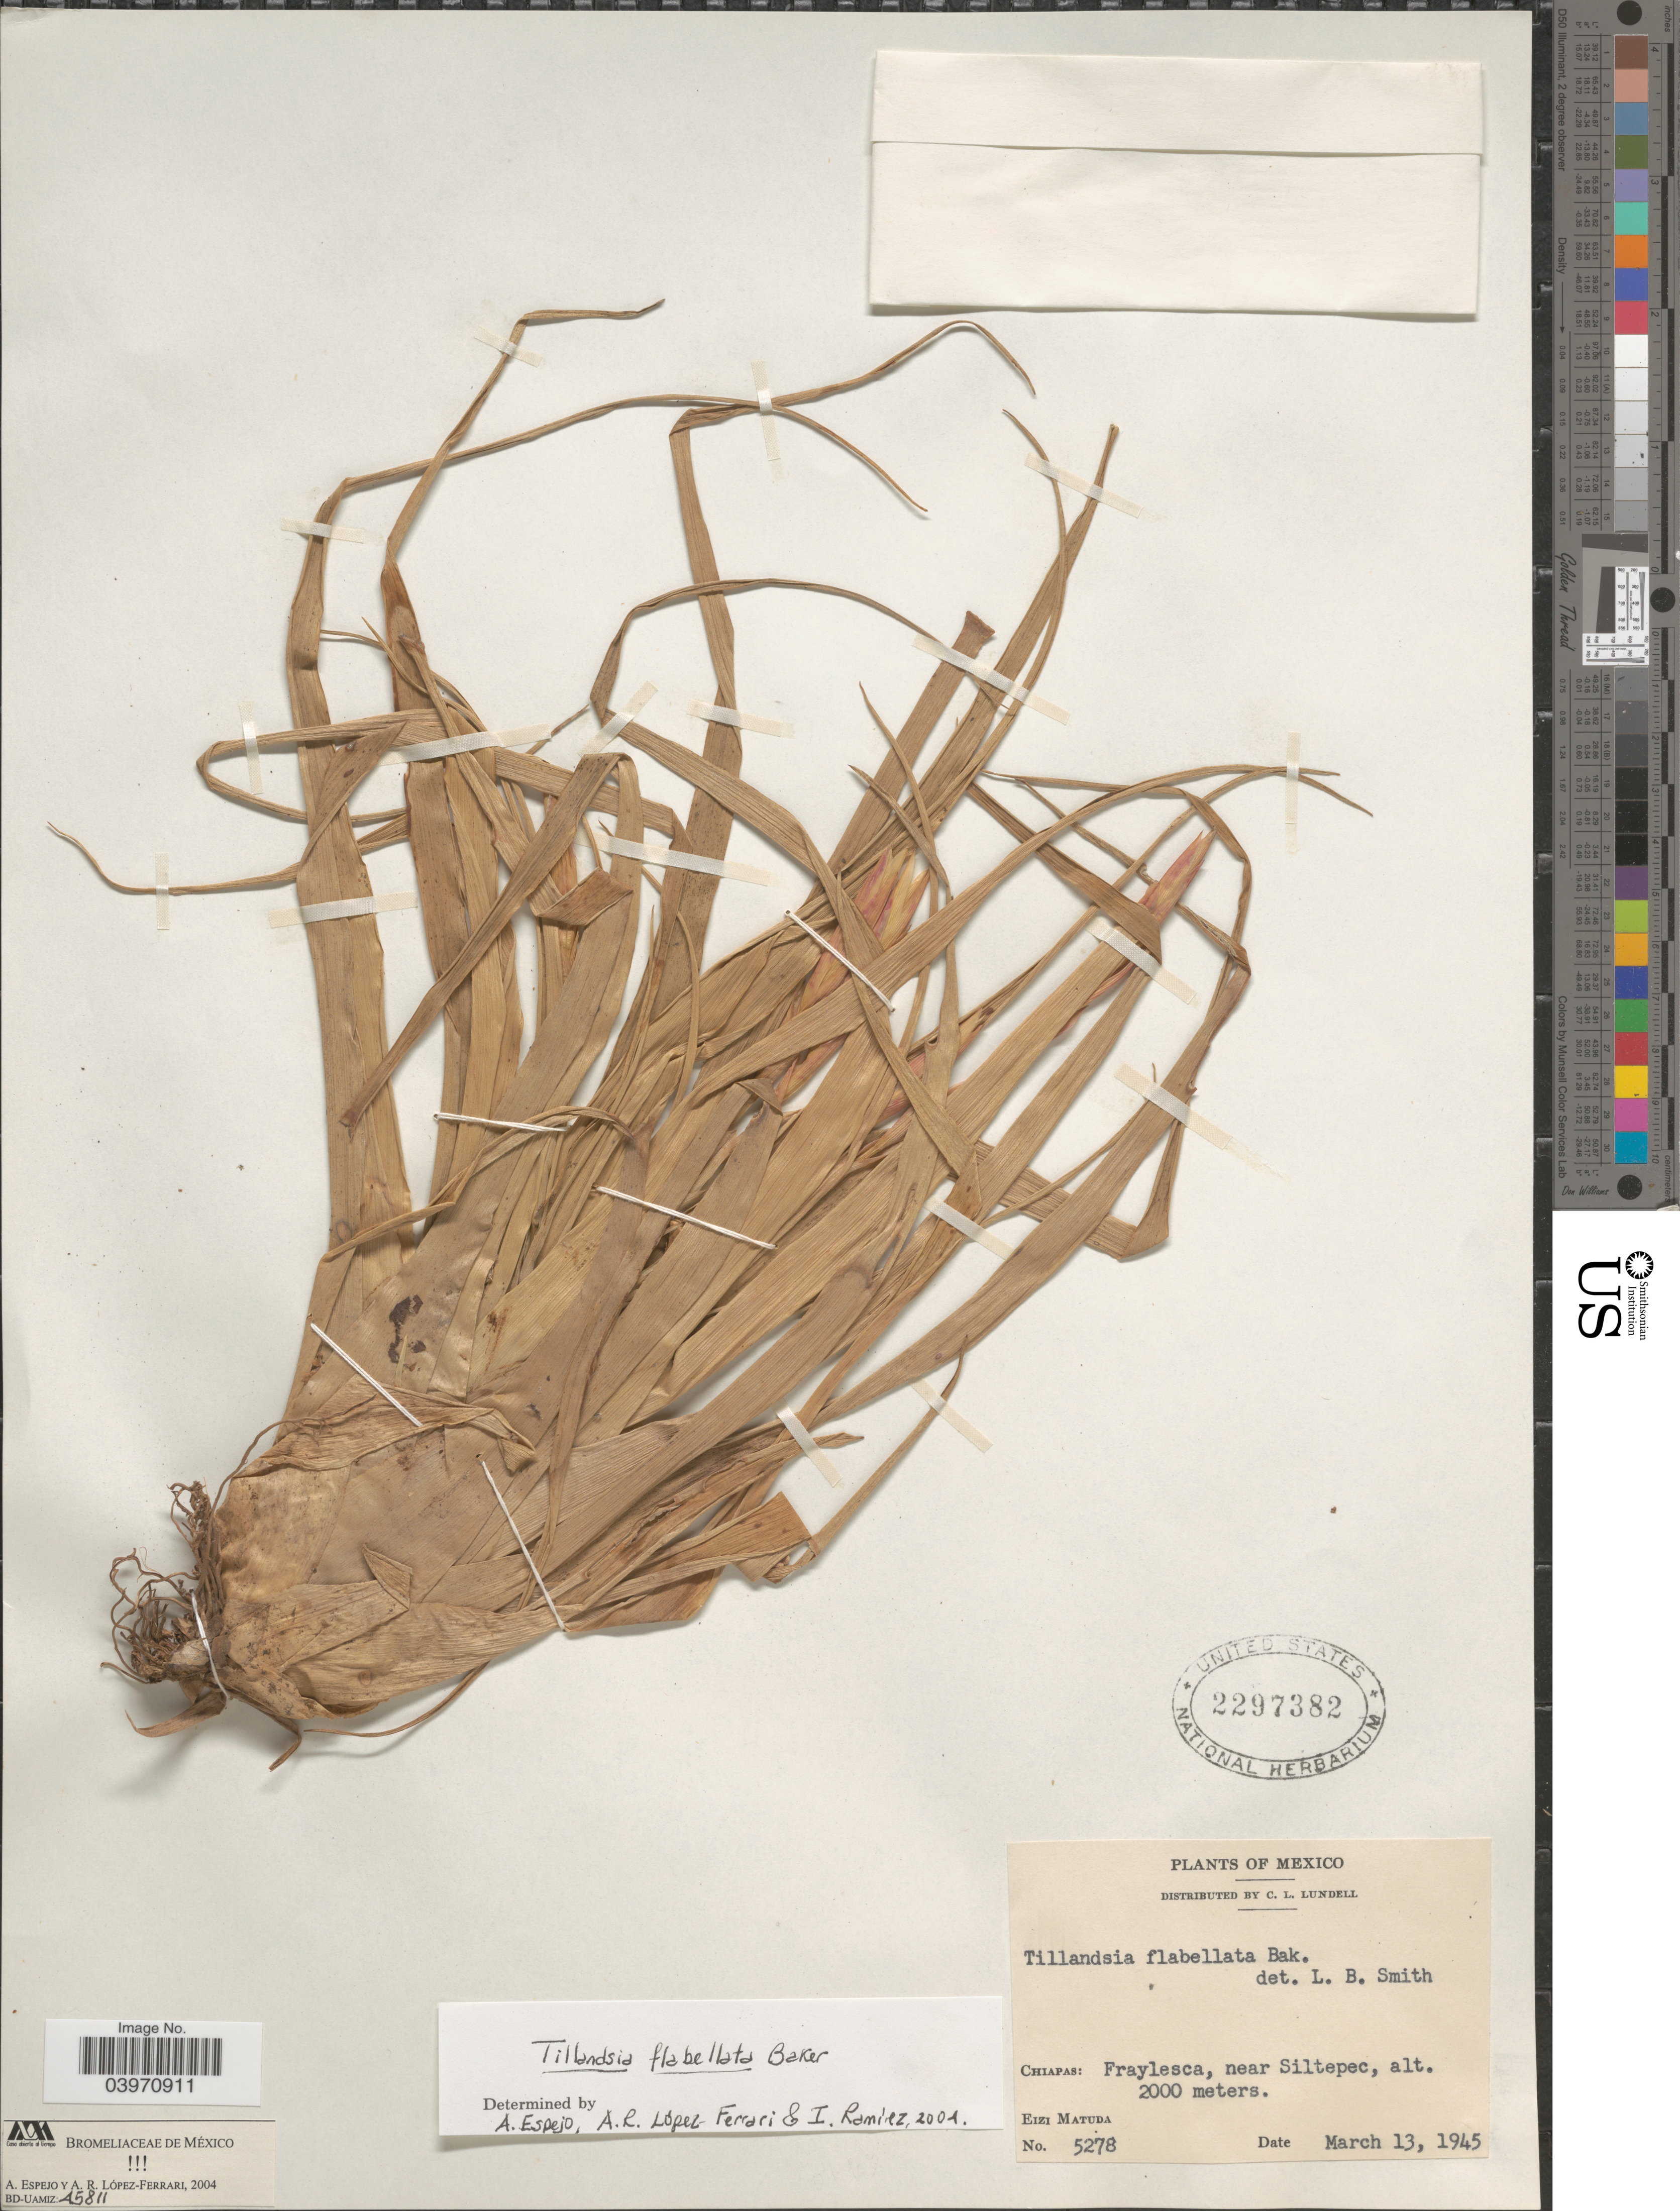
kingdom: Plantae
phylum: Tracheophyta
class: Liliopsida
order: Poales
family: Bromeliaceae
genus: Tillandsia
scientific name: Tillandsia flabellata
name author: Baker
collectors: E. Matuda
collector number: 5278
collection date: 1945-03-13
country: Mexico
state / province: Chiapas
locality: Fraylesca, near Siltepec.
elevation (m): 2000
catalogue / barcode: US 2297382